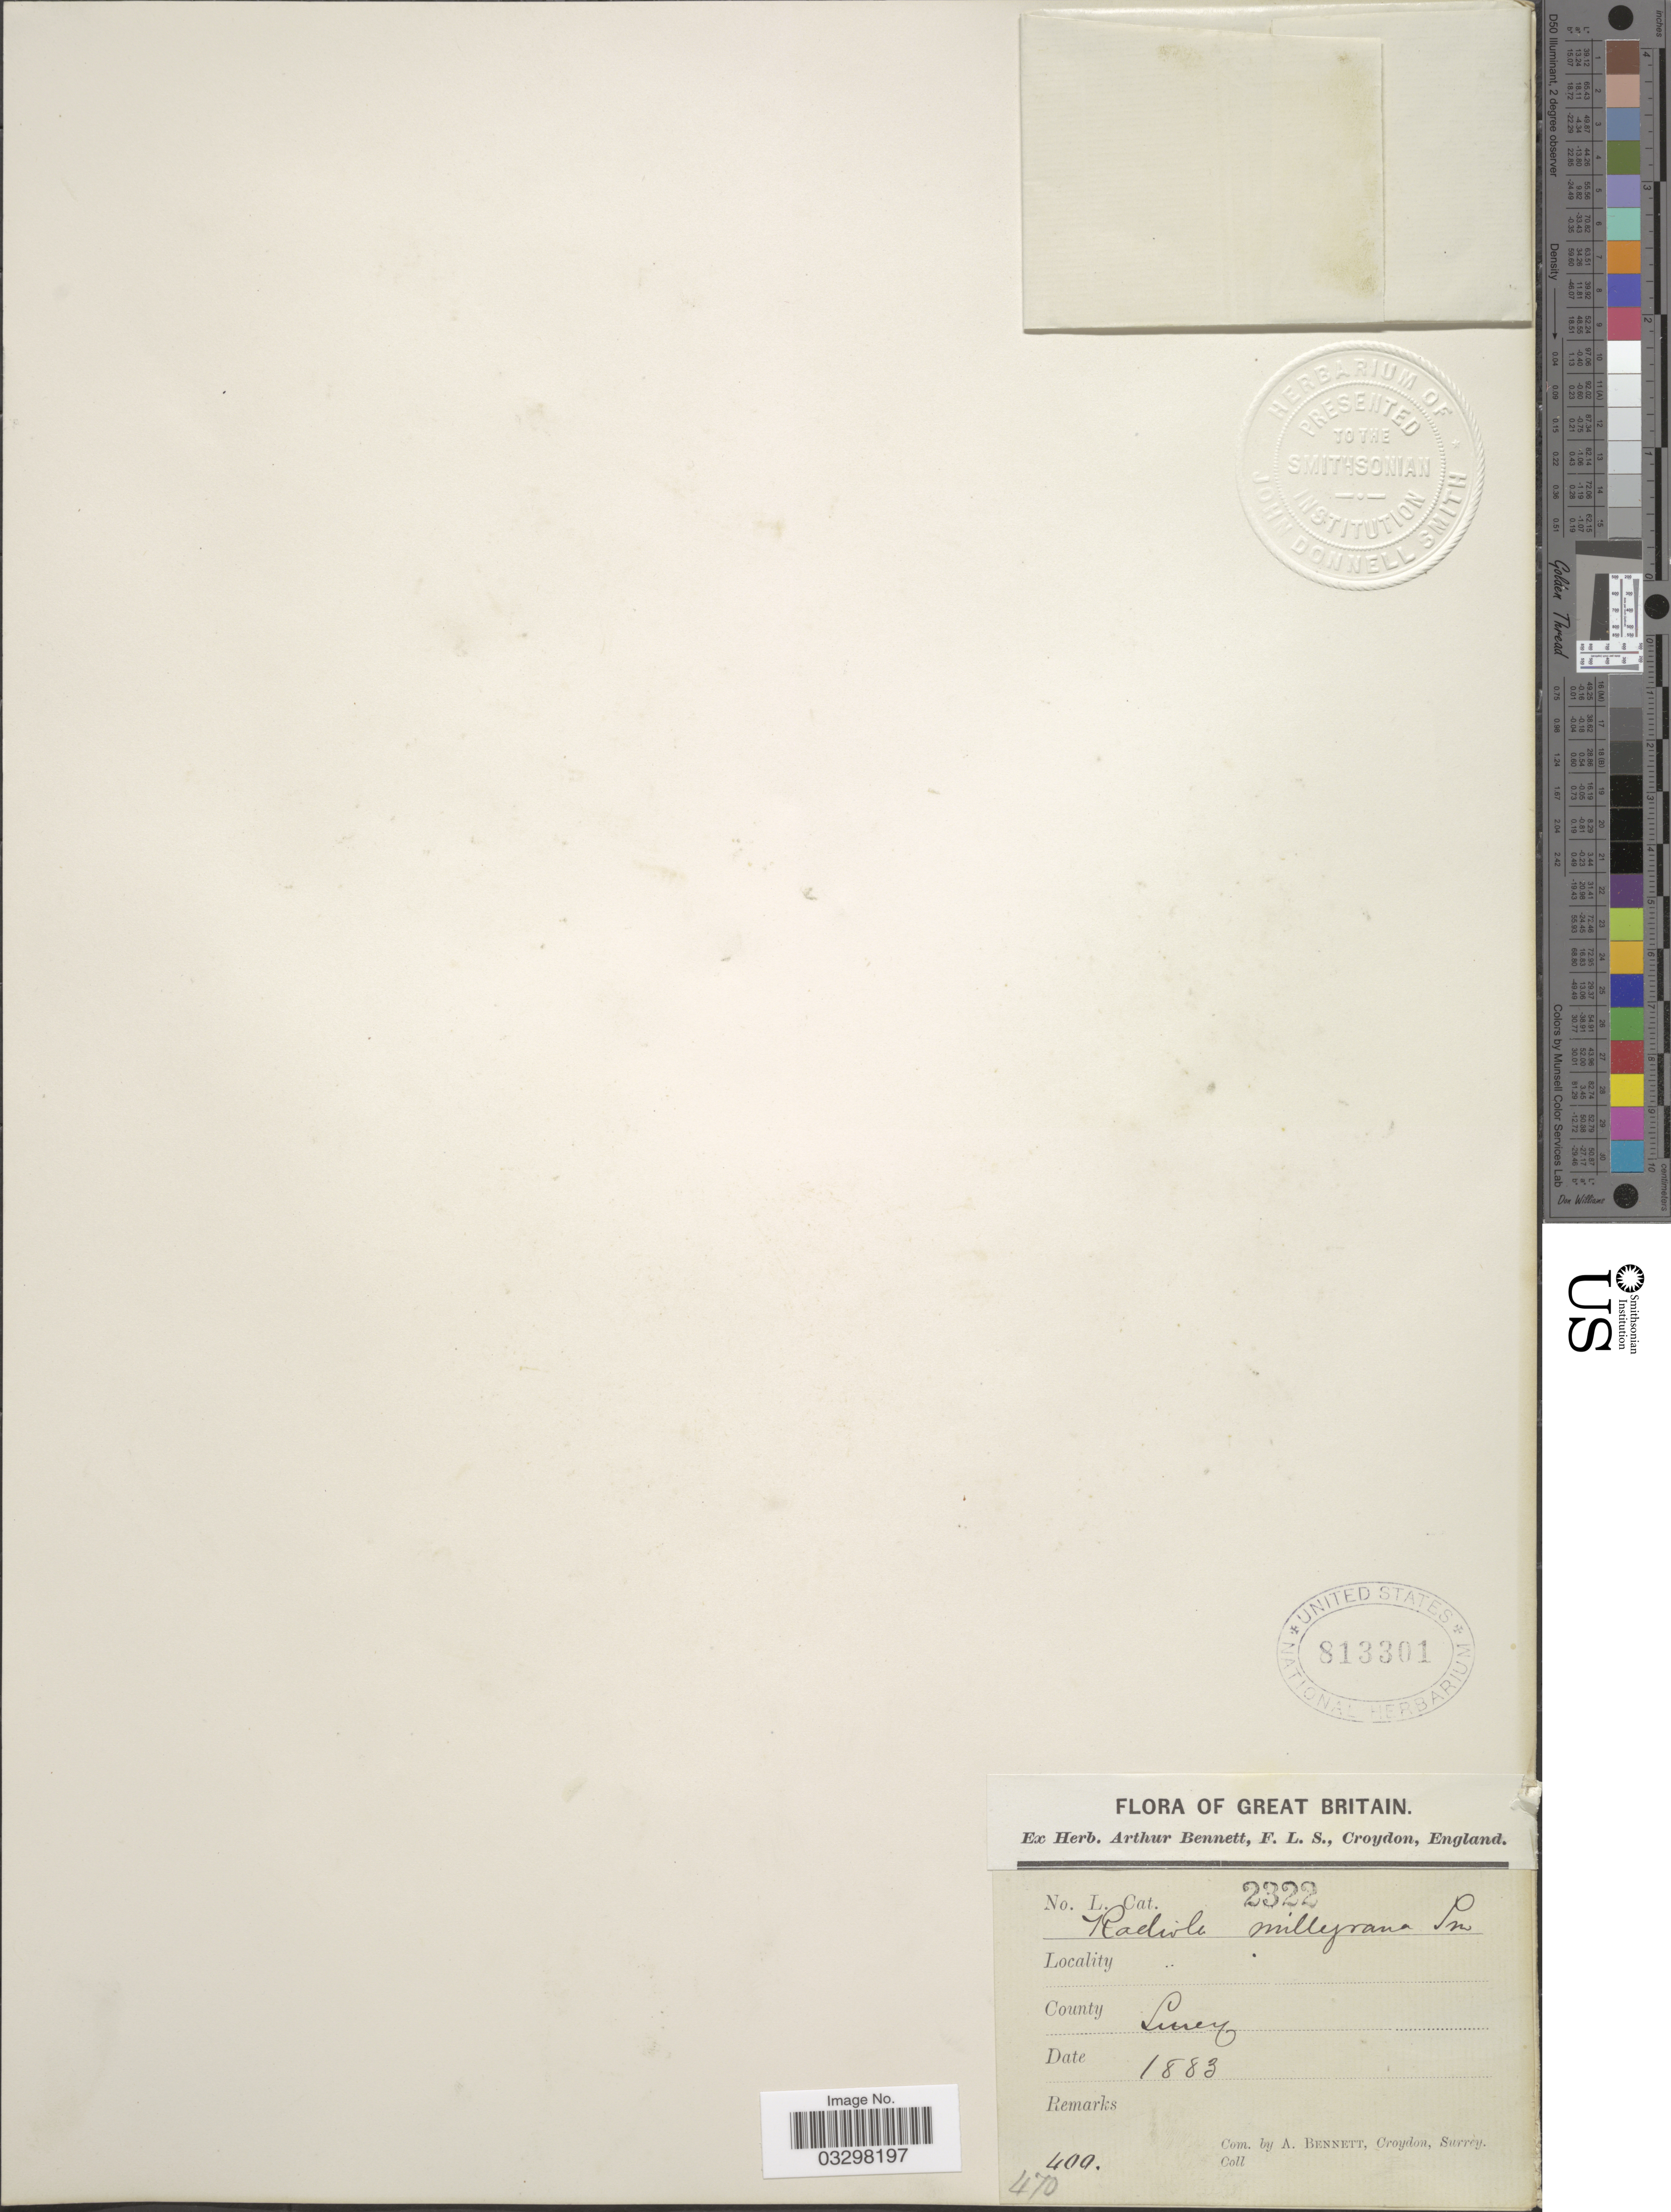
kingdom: Plantae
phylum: Tracheophyta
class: Magnoliopsida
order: Malpighiales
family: Linaceae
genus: Radiola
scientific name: Radiola millegrana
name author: Sm.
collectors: ex herb. Arthur Bennett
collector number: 2322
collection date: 1883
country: United Kingdom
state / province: England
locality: Great Britain. County Surrey.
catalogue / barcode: US 813301